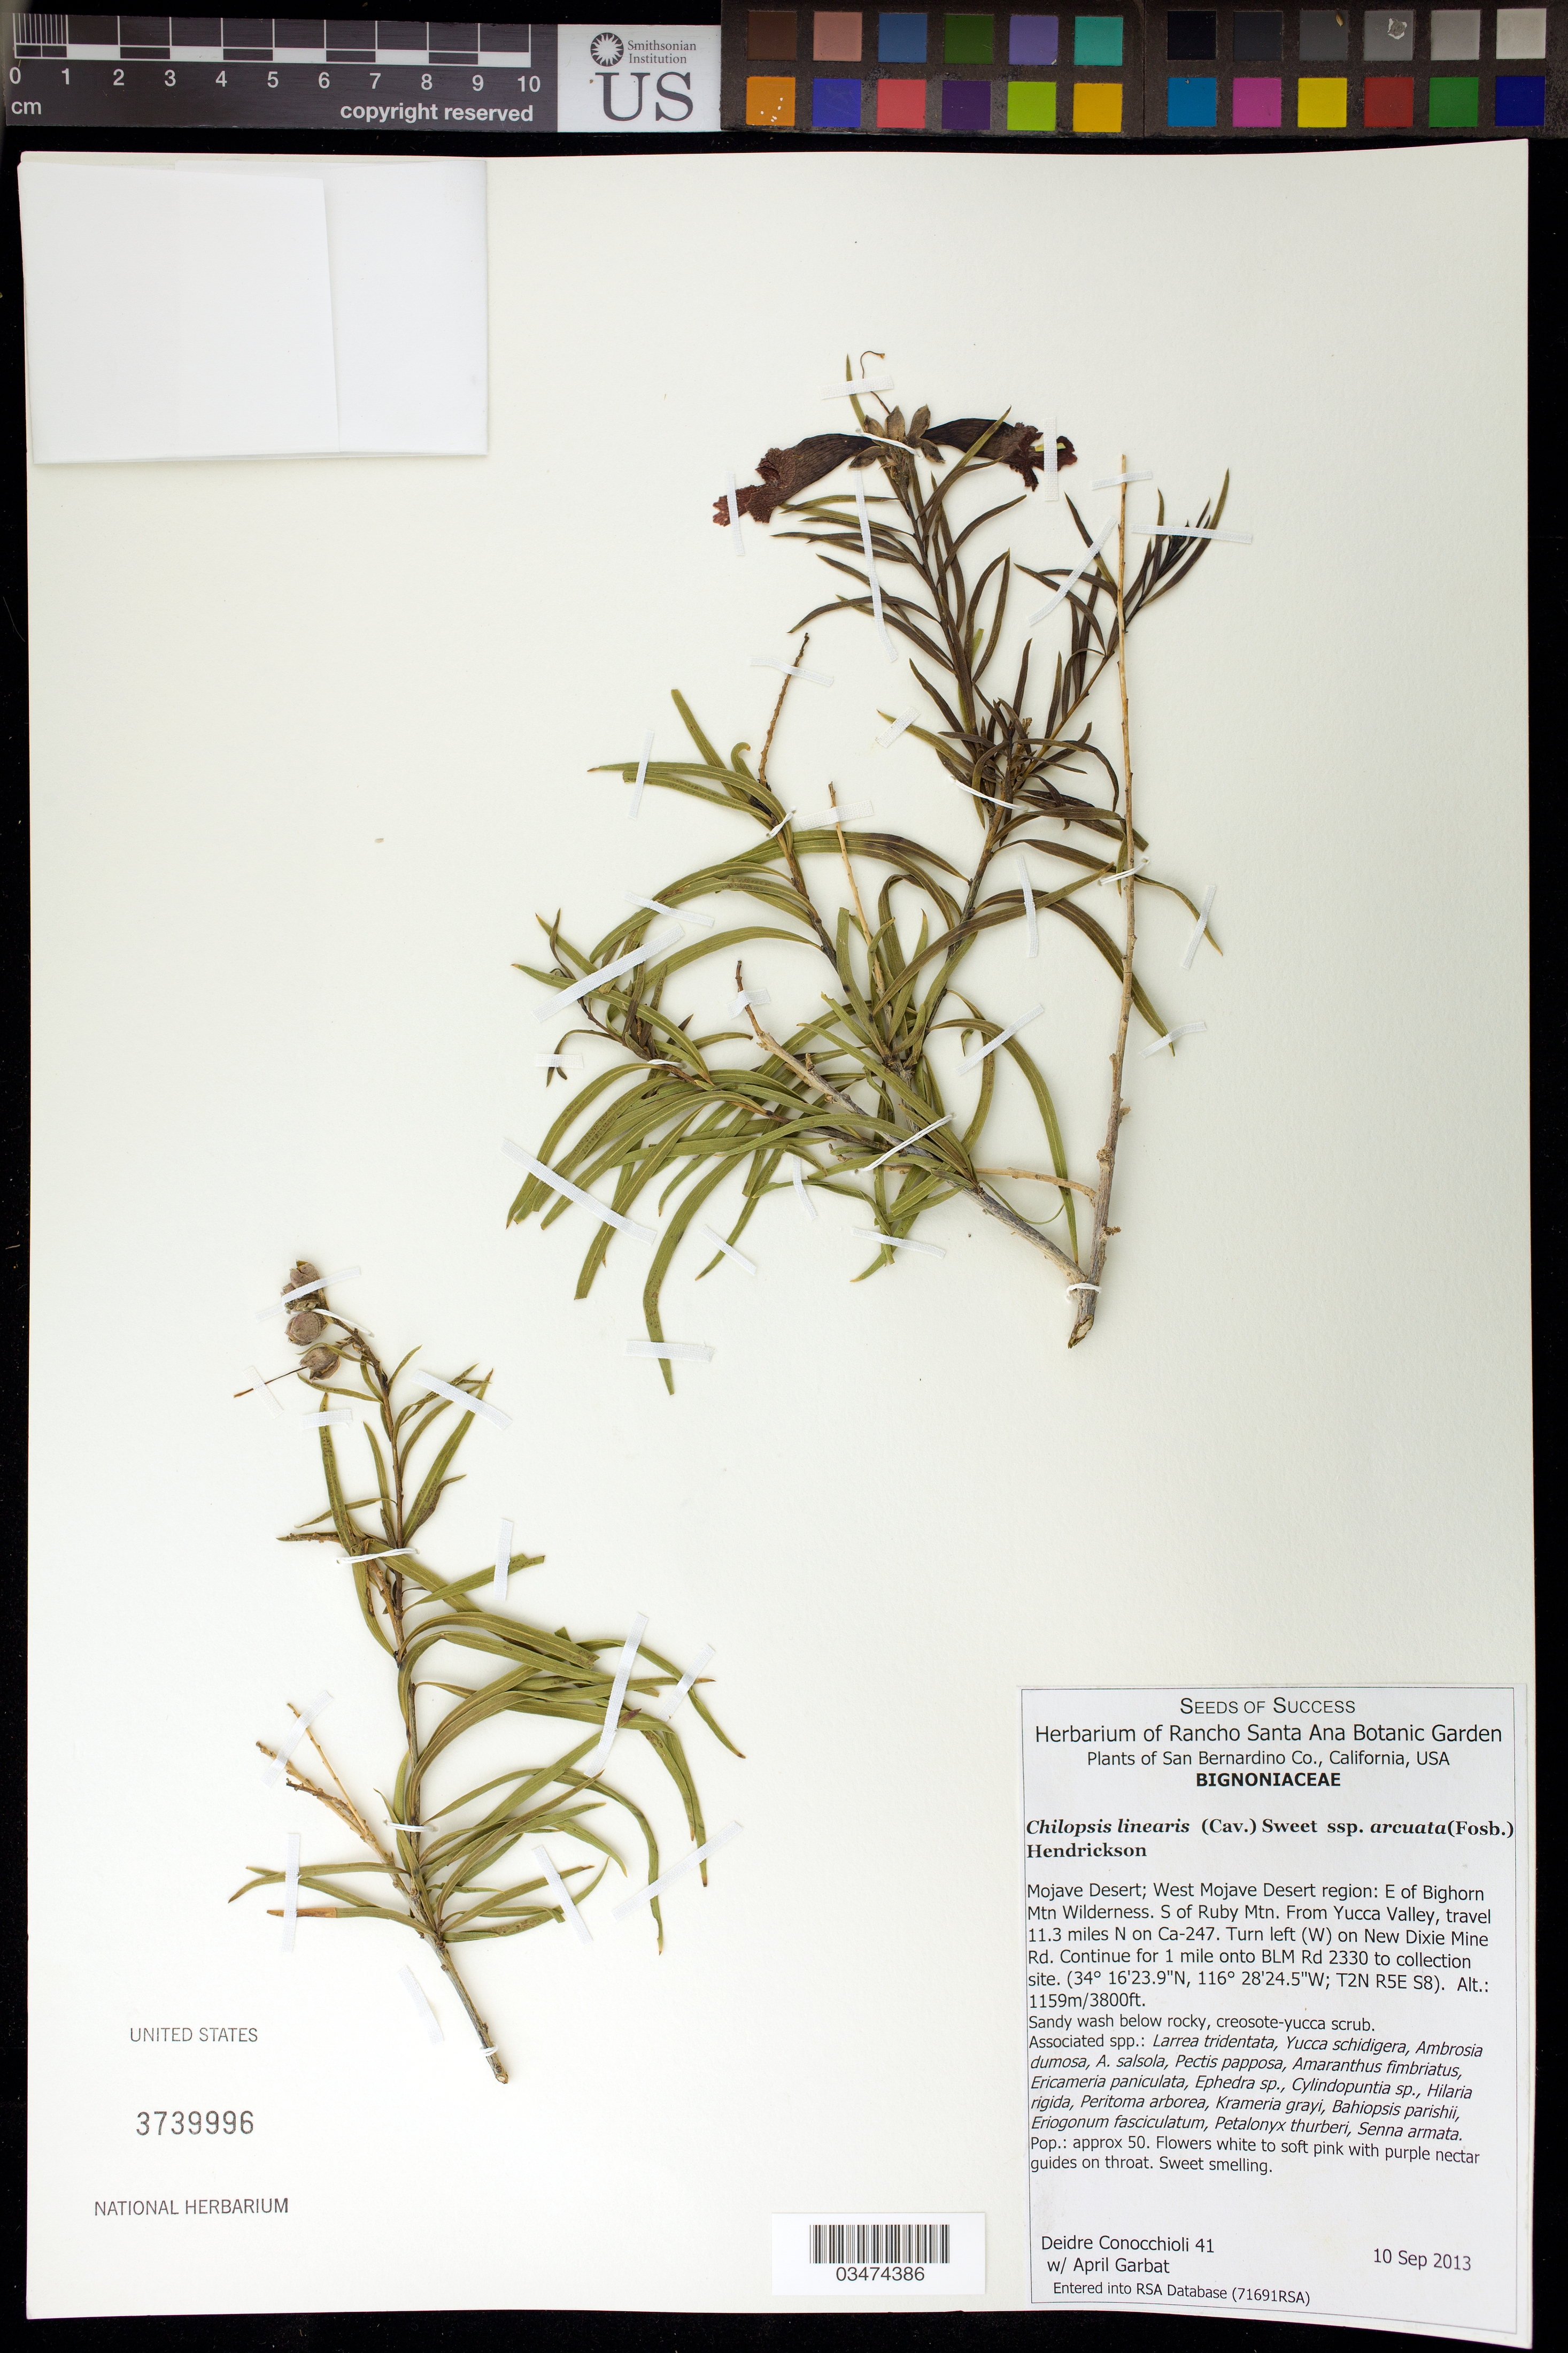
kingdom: Plantae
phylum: Tracheophyta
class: Magnoliopsida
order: Lamiales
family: Bignoniaceae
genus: Chilopsis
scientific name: Chilopsis linearis subsp. arcuata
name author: (Fosberg) Henrickson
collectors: D. Conocchioli & A. Garbat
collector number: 41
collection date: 2013-09-10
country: United States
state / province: California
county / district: San Bernardino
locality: West Mojave Desert region: E of Bighorn Mtn Wilderness, S of Ruby Mtn. From Yucca Valley 11.3 mi. N on CA-247, turl left (W) on New Dixie Mine Rd. for 1 mi. onto BLM Rd 2330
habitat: Sandy wash below rocky, creosote-yucca scrub.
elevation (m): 1159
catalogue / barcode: US 3739996